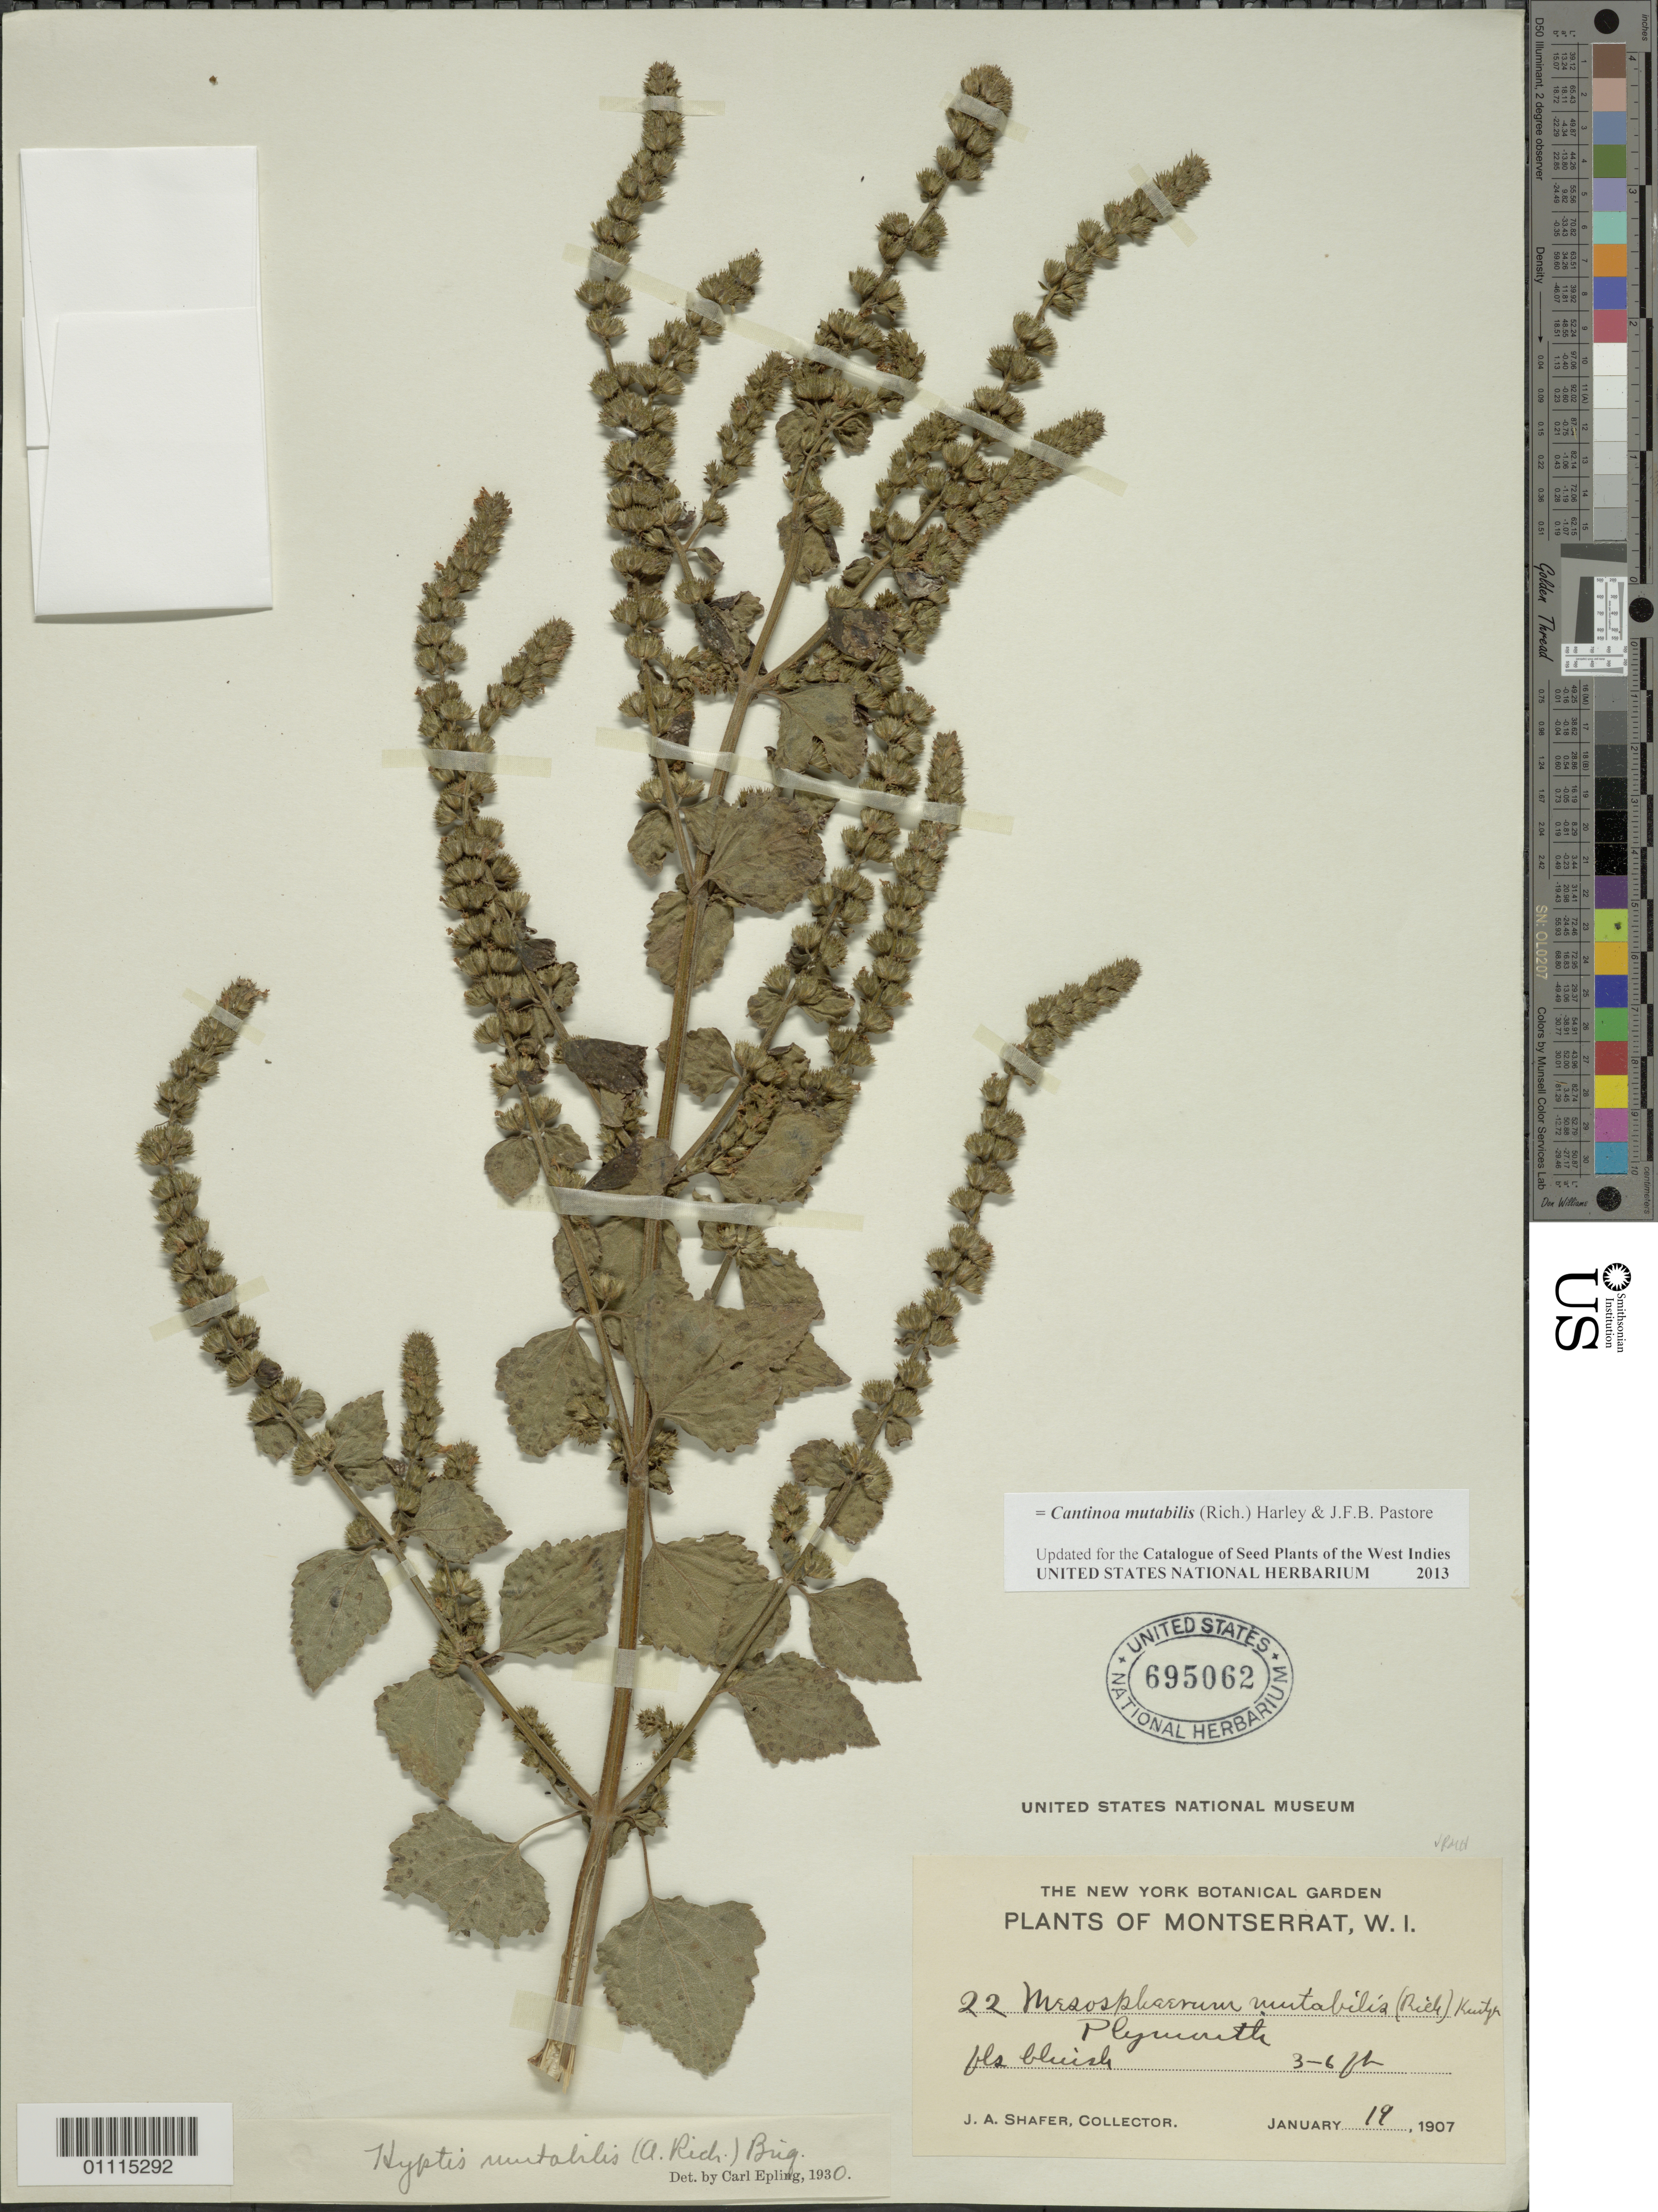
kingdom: Plantae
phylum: Tracheophyta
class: Magnoliopsida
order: Lamiales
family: Lamiaceae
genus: Cantinoa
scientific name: Cantinoa mutabilis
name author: (Rich.) Harley & J.F.B. Pastore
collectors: J. A. Shafer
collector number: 22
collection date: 1907-01-18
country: Montserrat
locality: Plymouth.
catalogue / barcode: US 695062